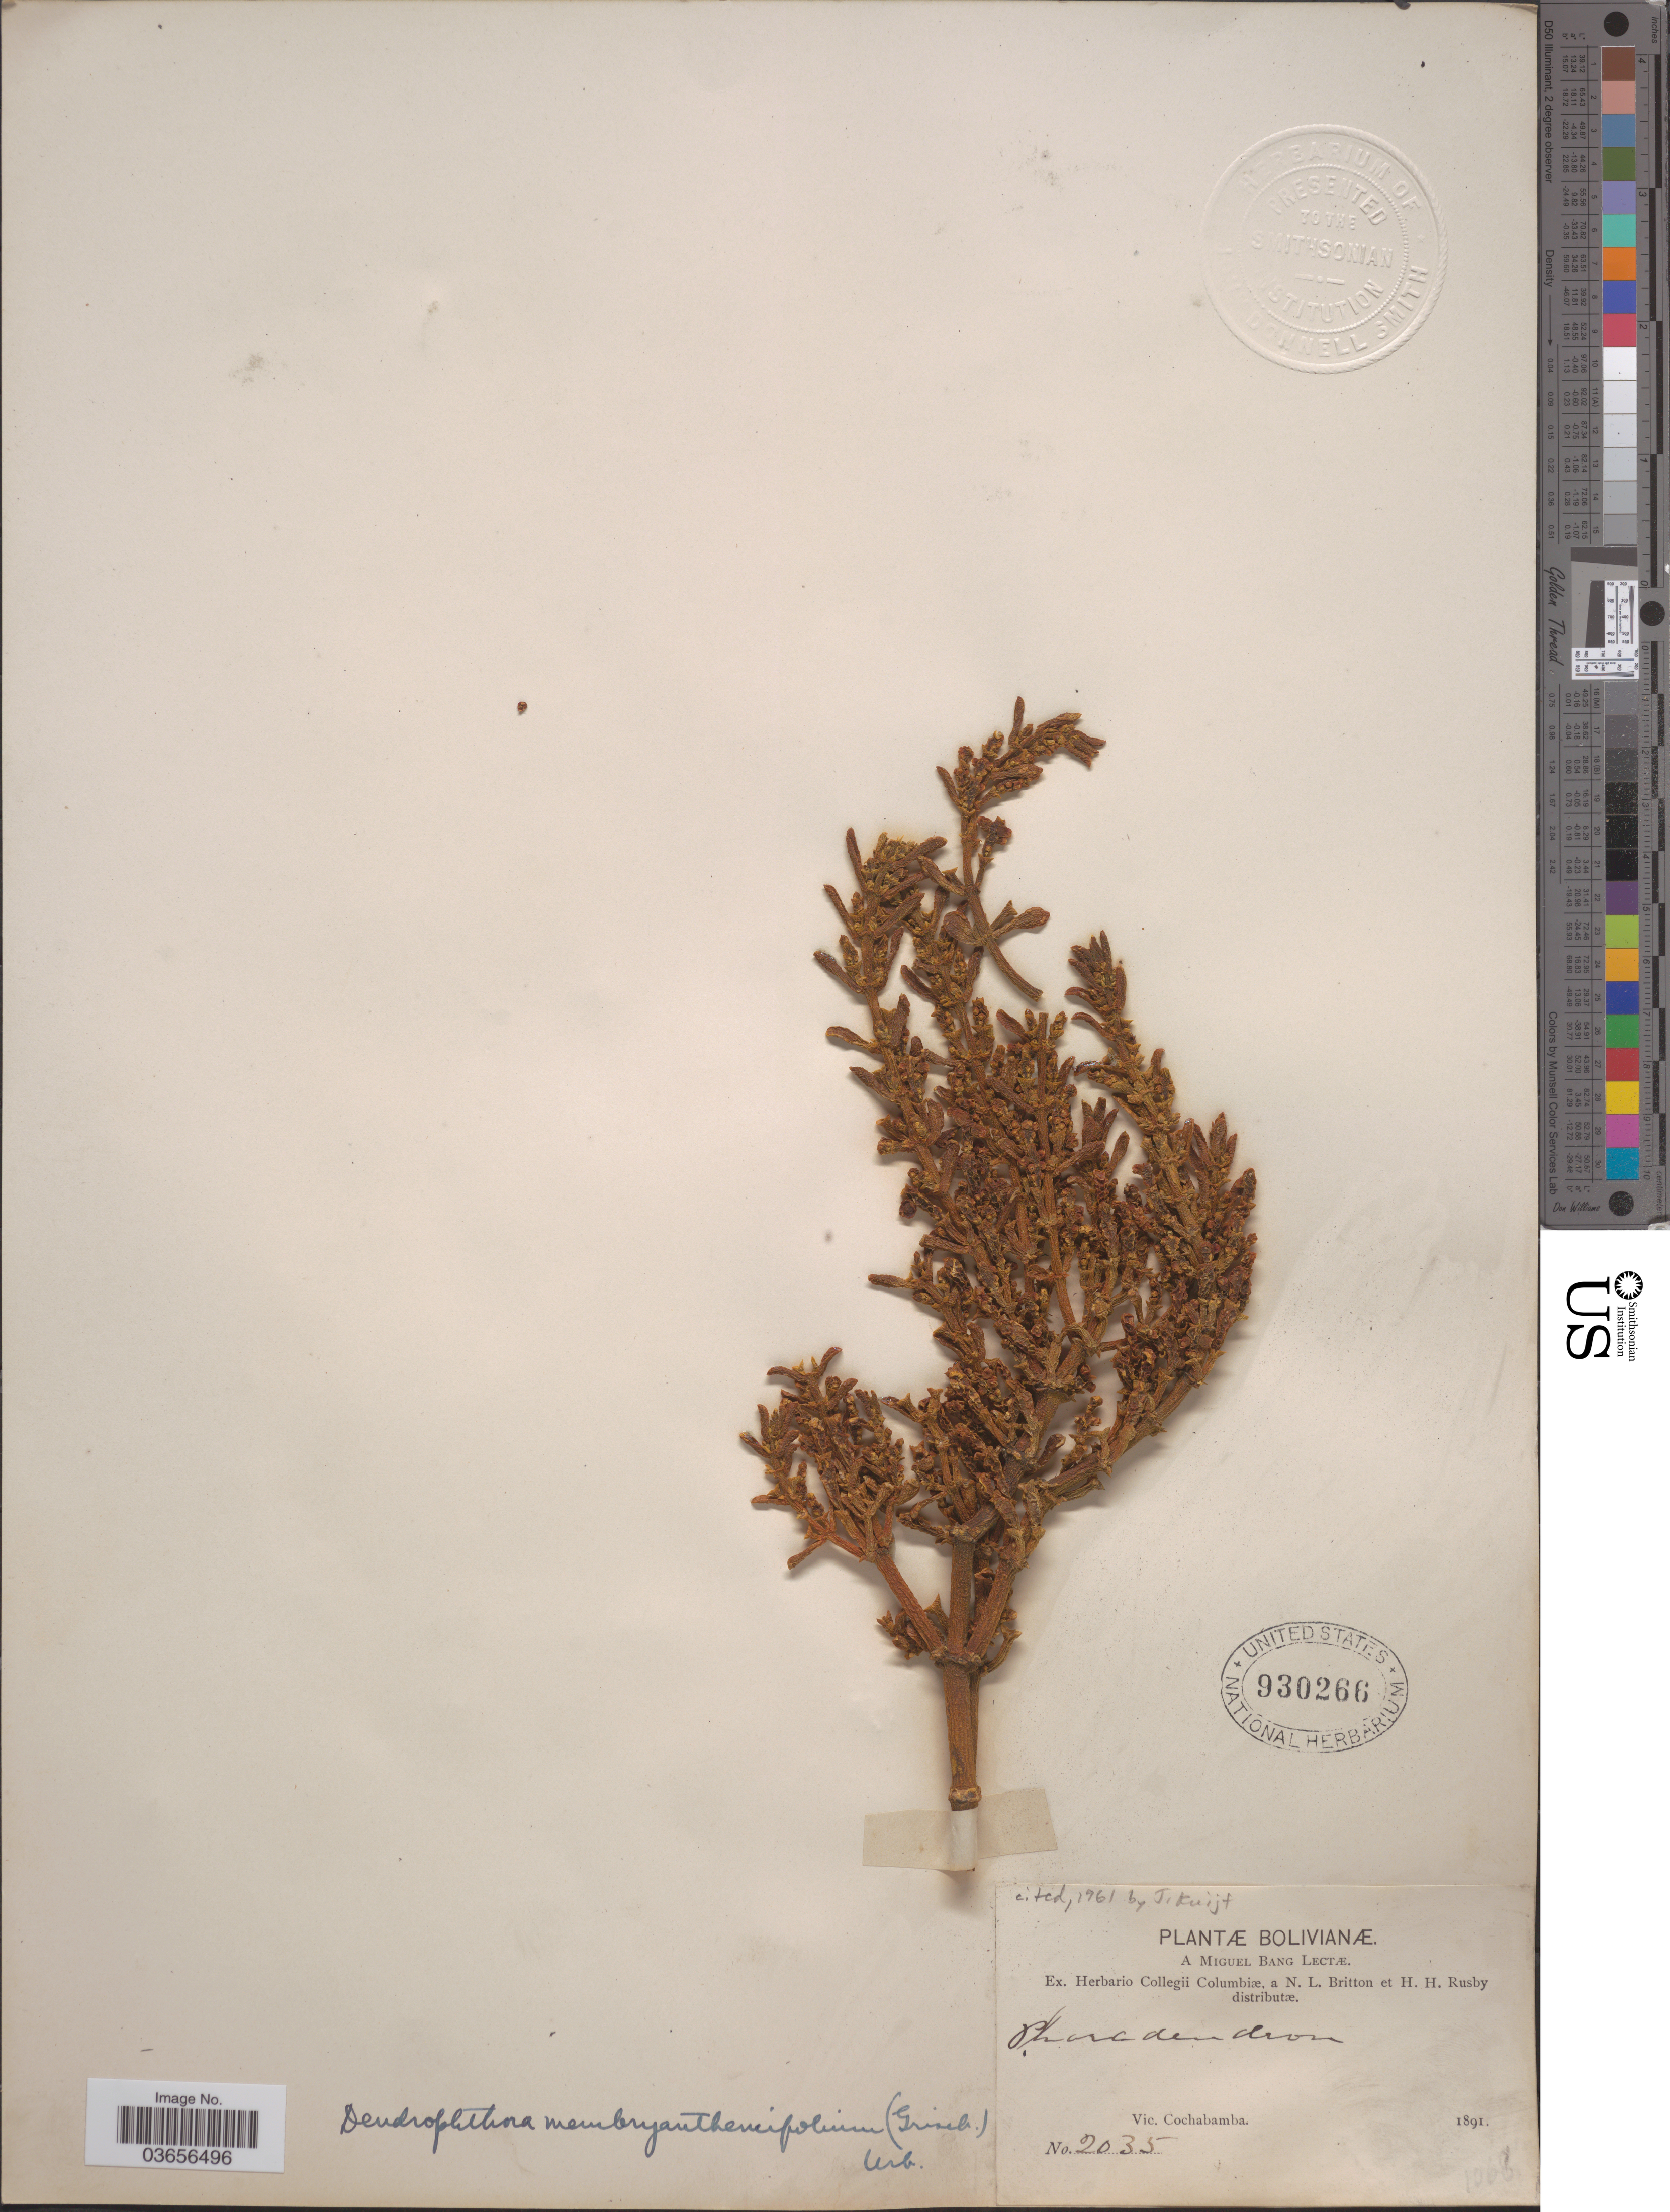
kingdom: Plantae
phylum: Tracheophyta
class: Magnoliopsida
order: Santalales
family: Viscaceae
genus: Dendrophthora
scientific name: Dendrophthora mesembryanthemifolia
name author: Griseb. ex Urb.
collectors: M. Bang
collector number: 2035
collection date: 1891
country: Bolivia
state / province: Cochabamba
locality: Vic. Cochabamba.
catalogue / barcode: US 930266